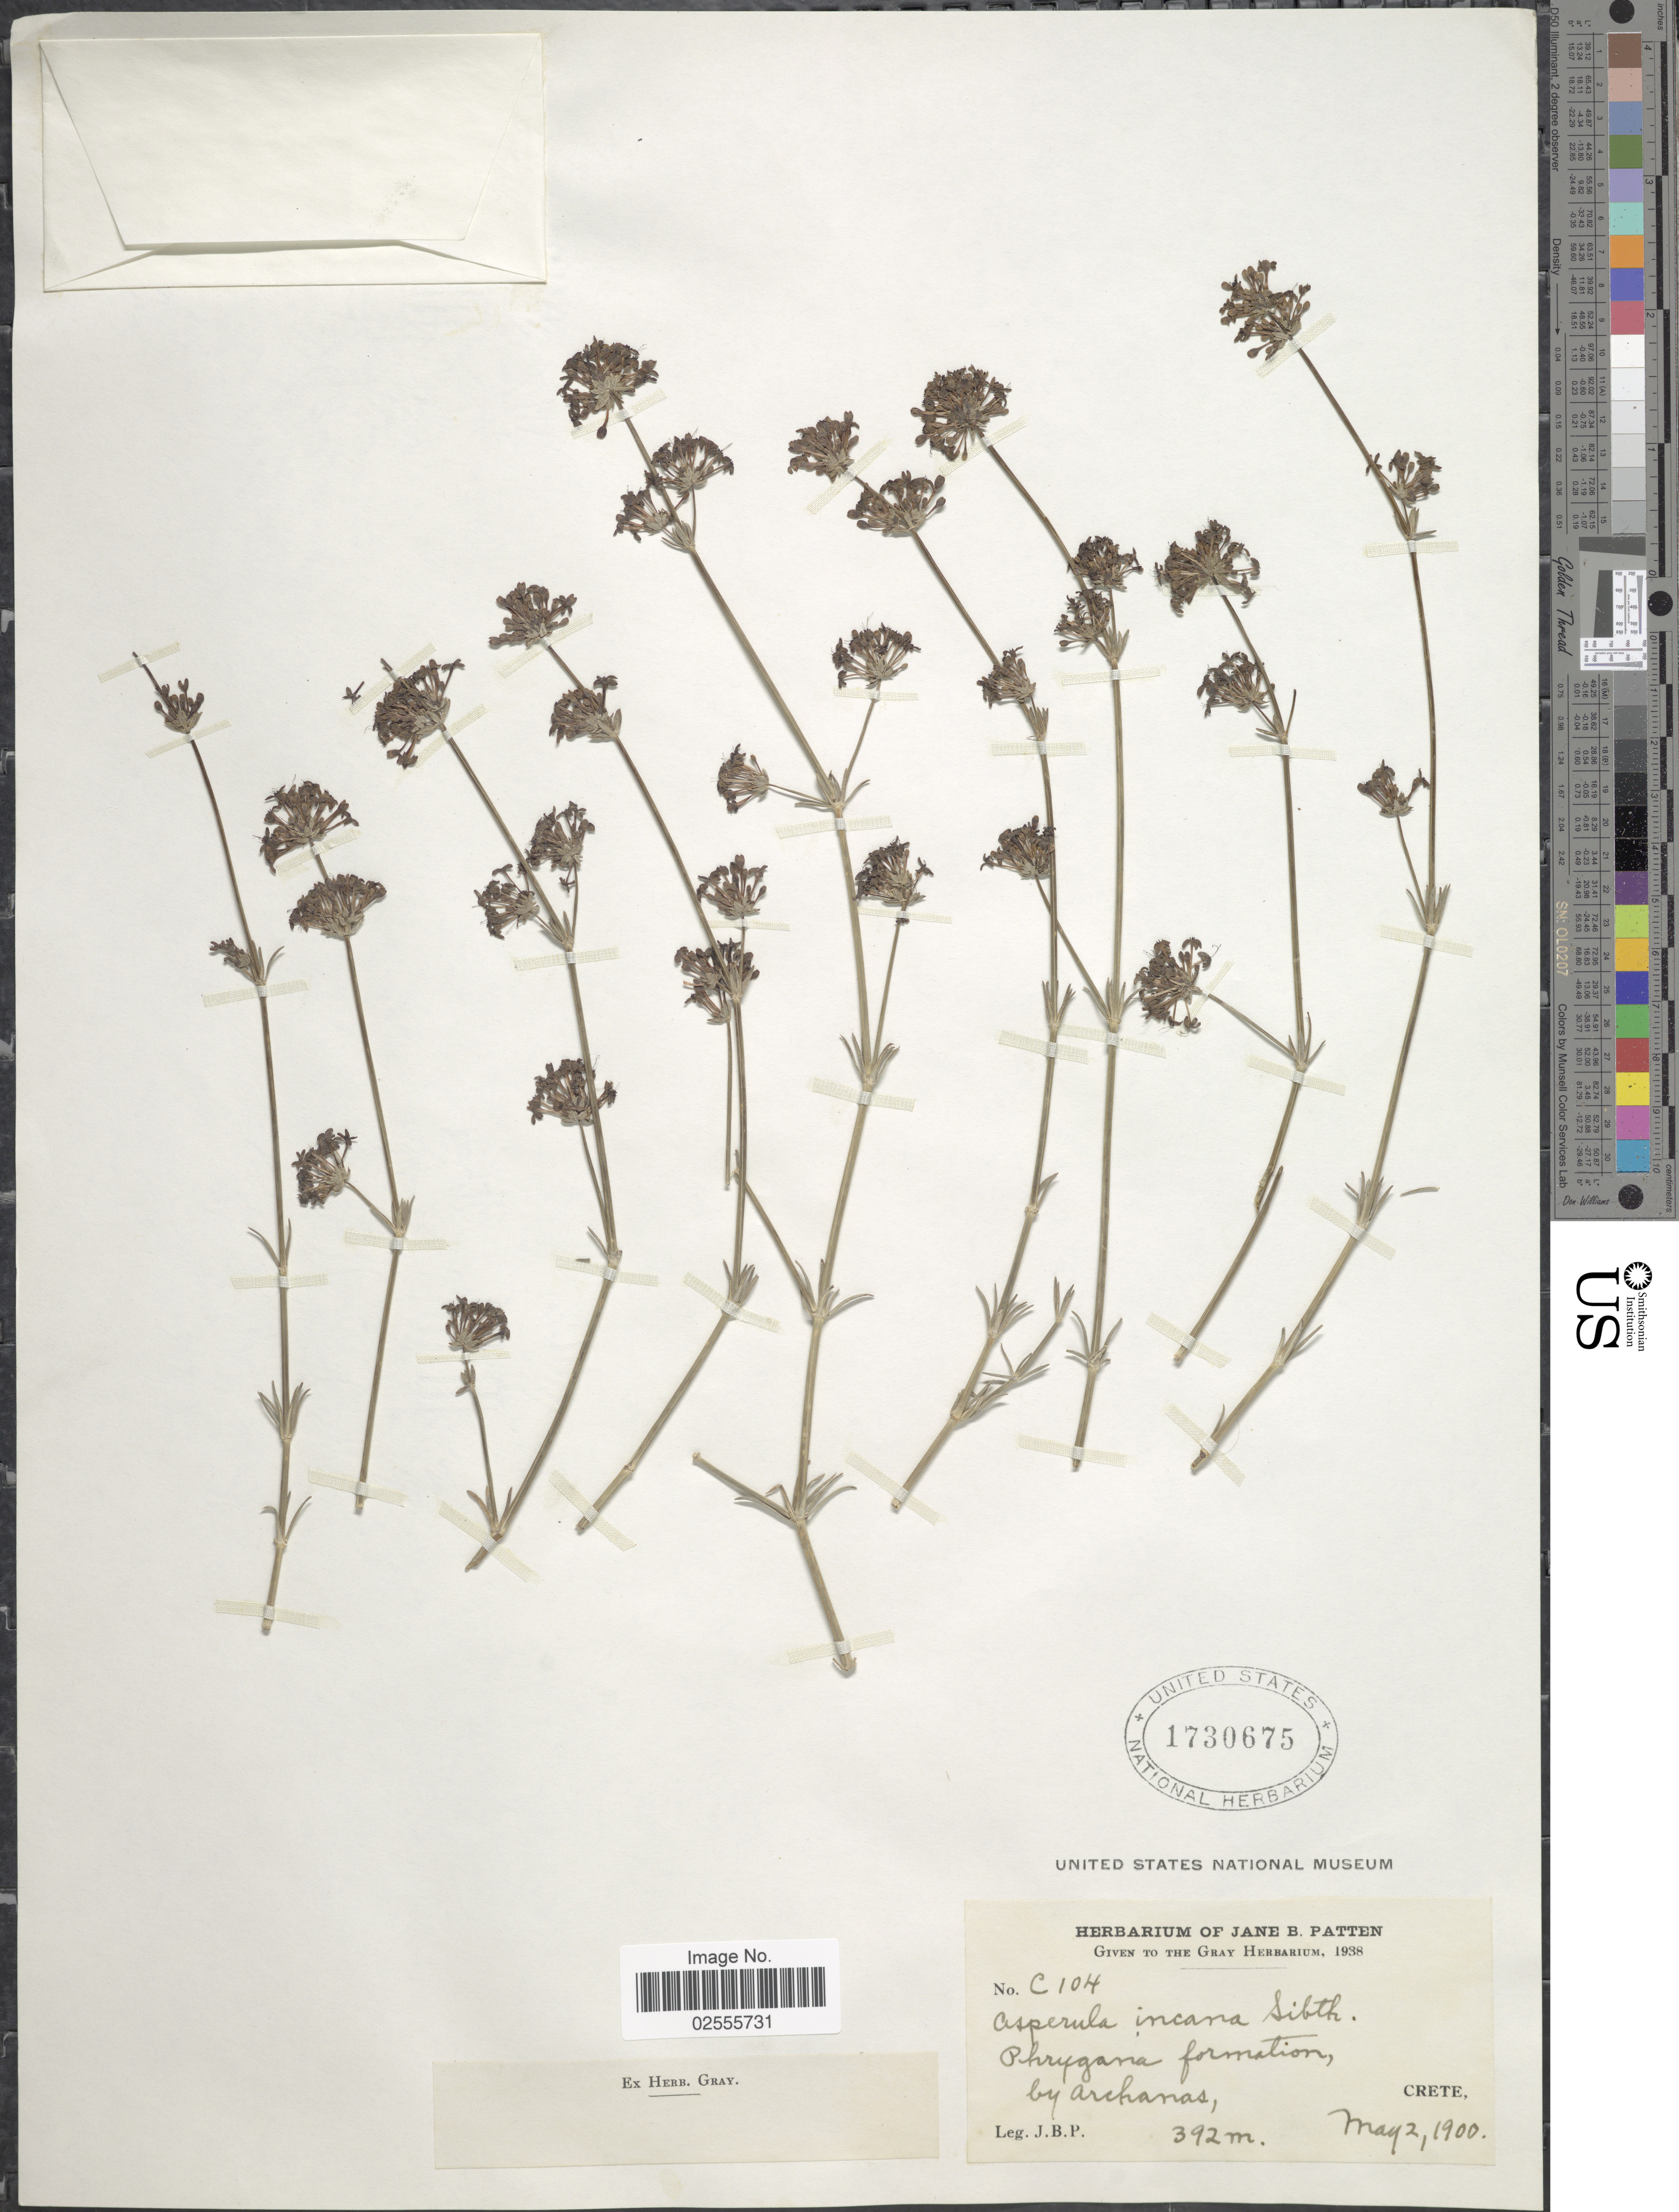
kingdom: Plantae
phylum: Tracheophyta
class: Magnoliopsida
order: Gentianales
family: Rubiaceae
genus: Asperula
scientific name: Asperula incana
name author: Sibth. & Sm.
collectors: J. Patten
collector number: C 104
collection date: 1900-05-02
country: Greece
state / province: Crete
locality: By Archanas.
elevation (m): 392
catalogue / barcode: US 1730675